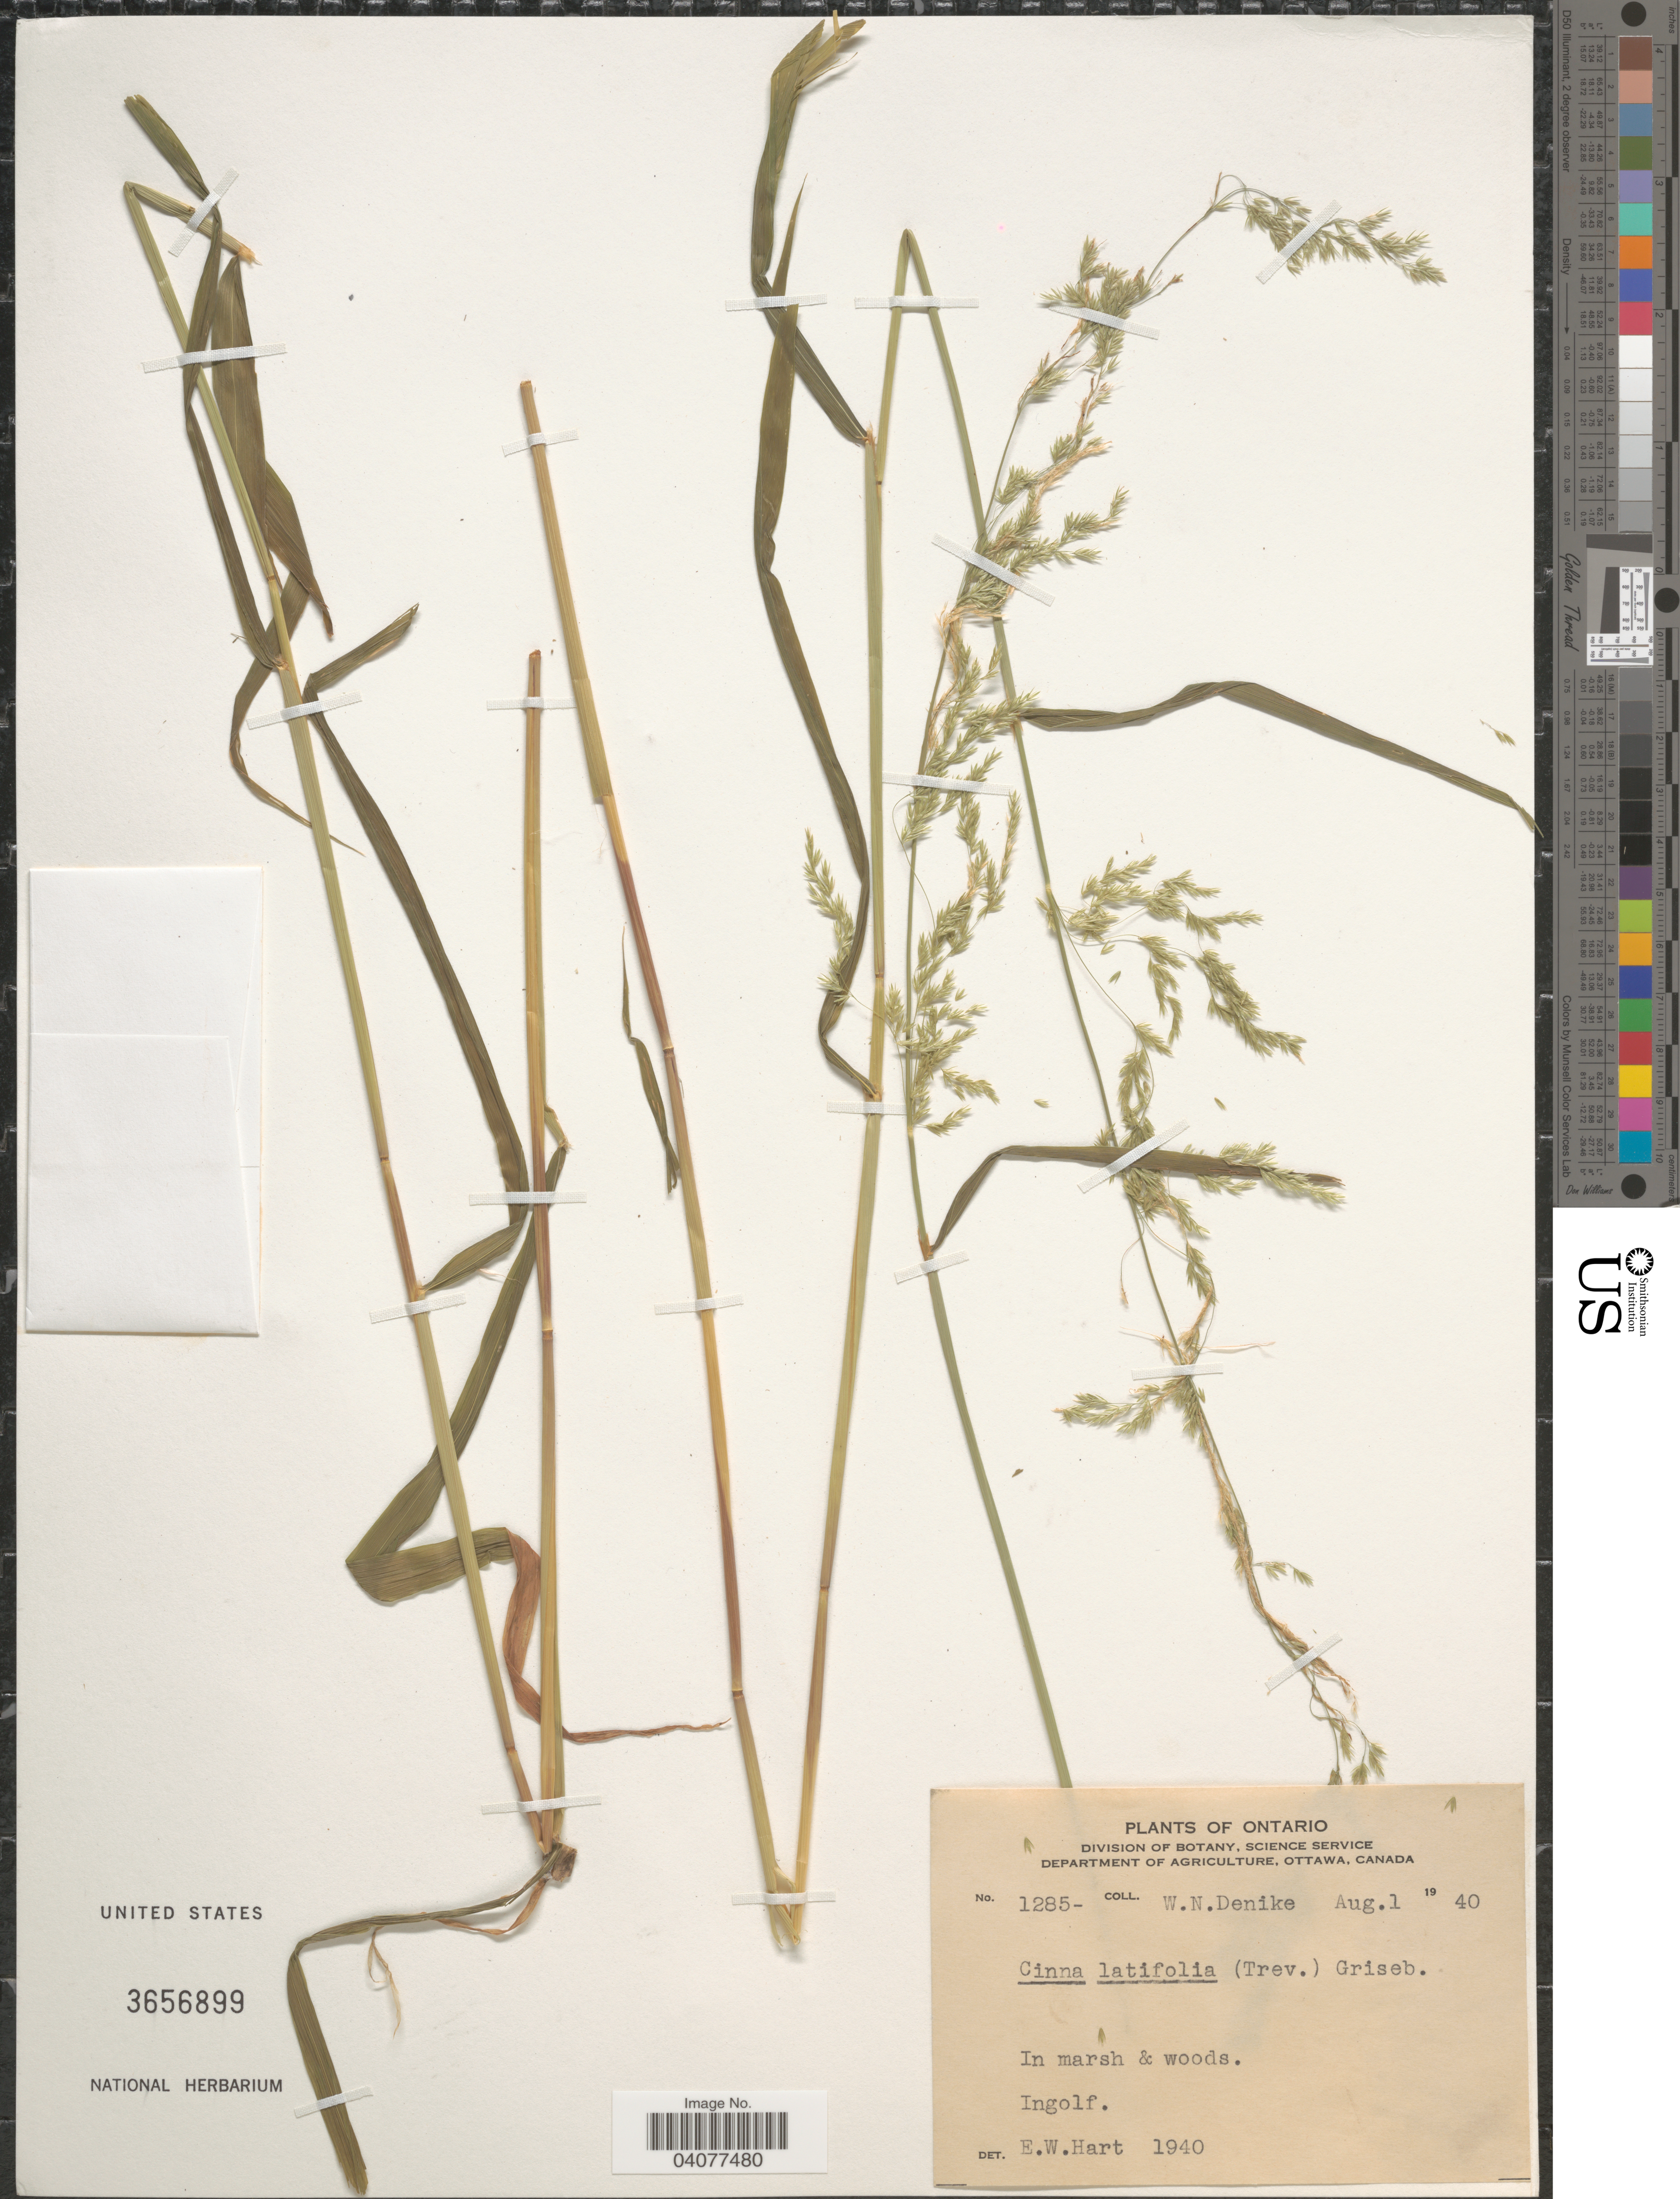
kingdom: Plantae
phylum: Tracheophyta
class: Liliopsida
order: Poales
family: Poaceae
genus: Cinna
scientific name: Cinna latifolia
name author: (Trevir. ex Goeppert) Griseb.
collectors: W. Denike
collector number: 1285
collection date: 1940-08-01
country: Canada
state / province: Ontario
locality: In marsh & woods. Ingolf.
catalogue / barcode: US 3656899